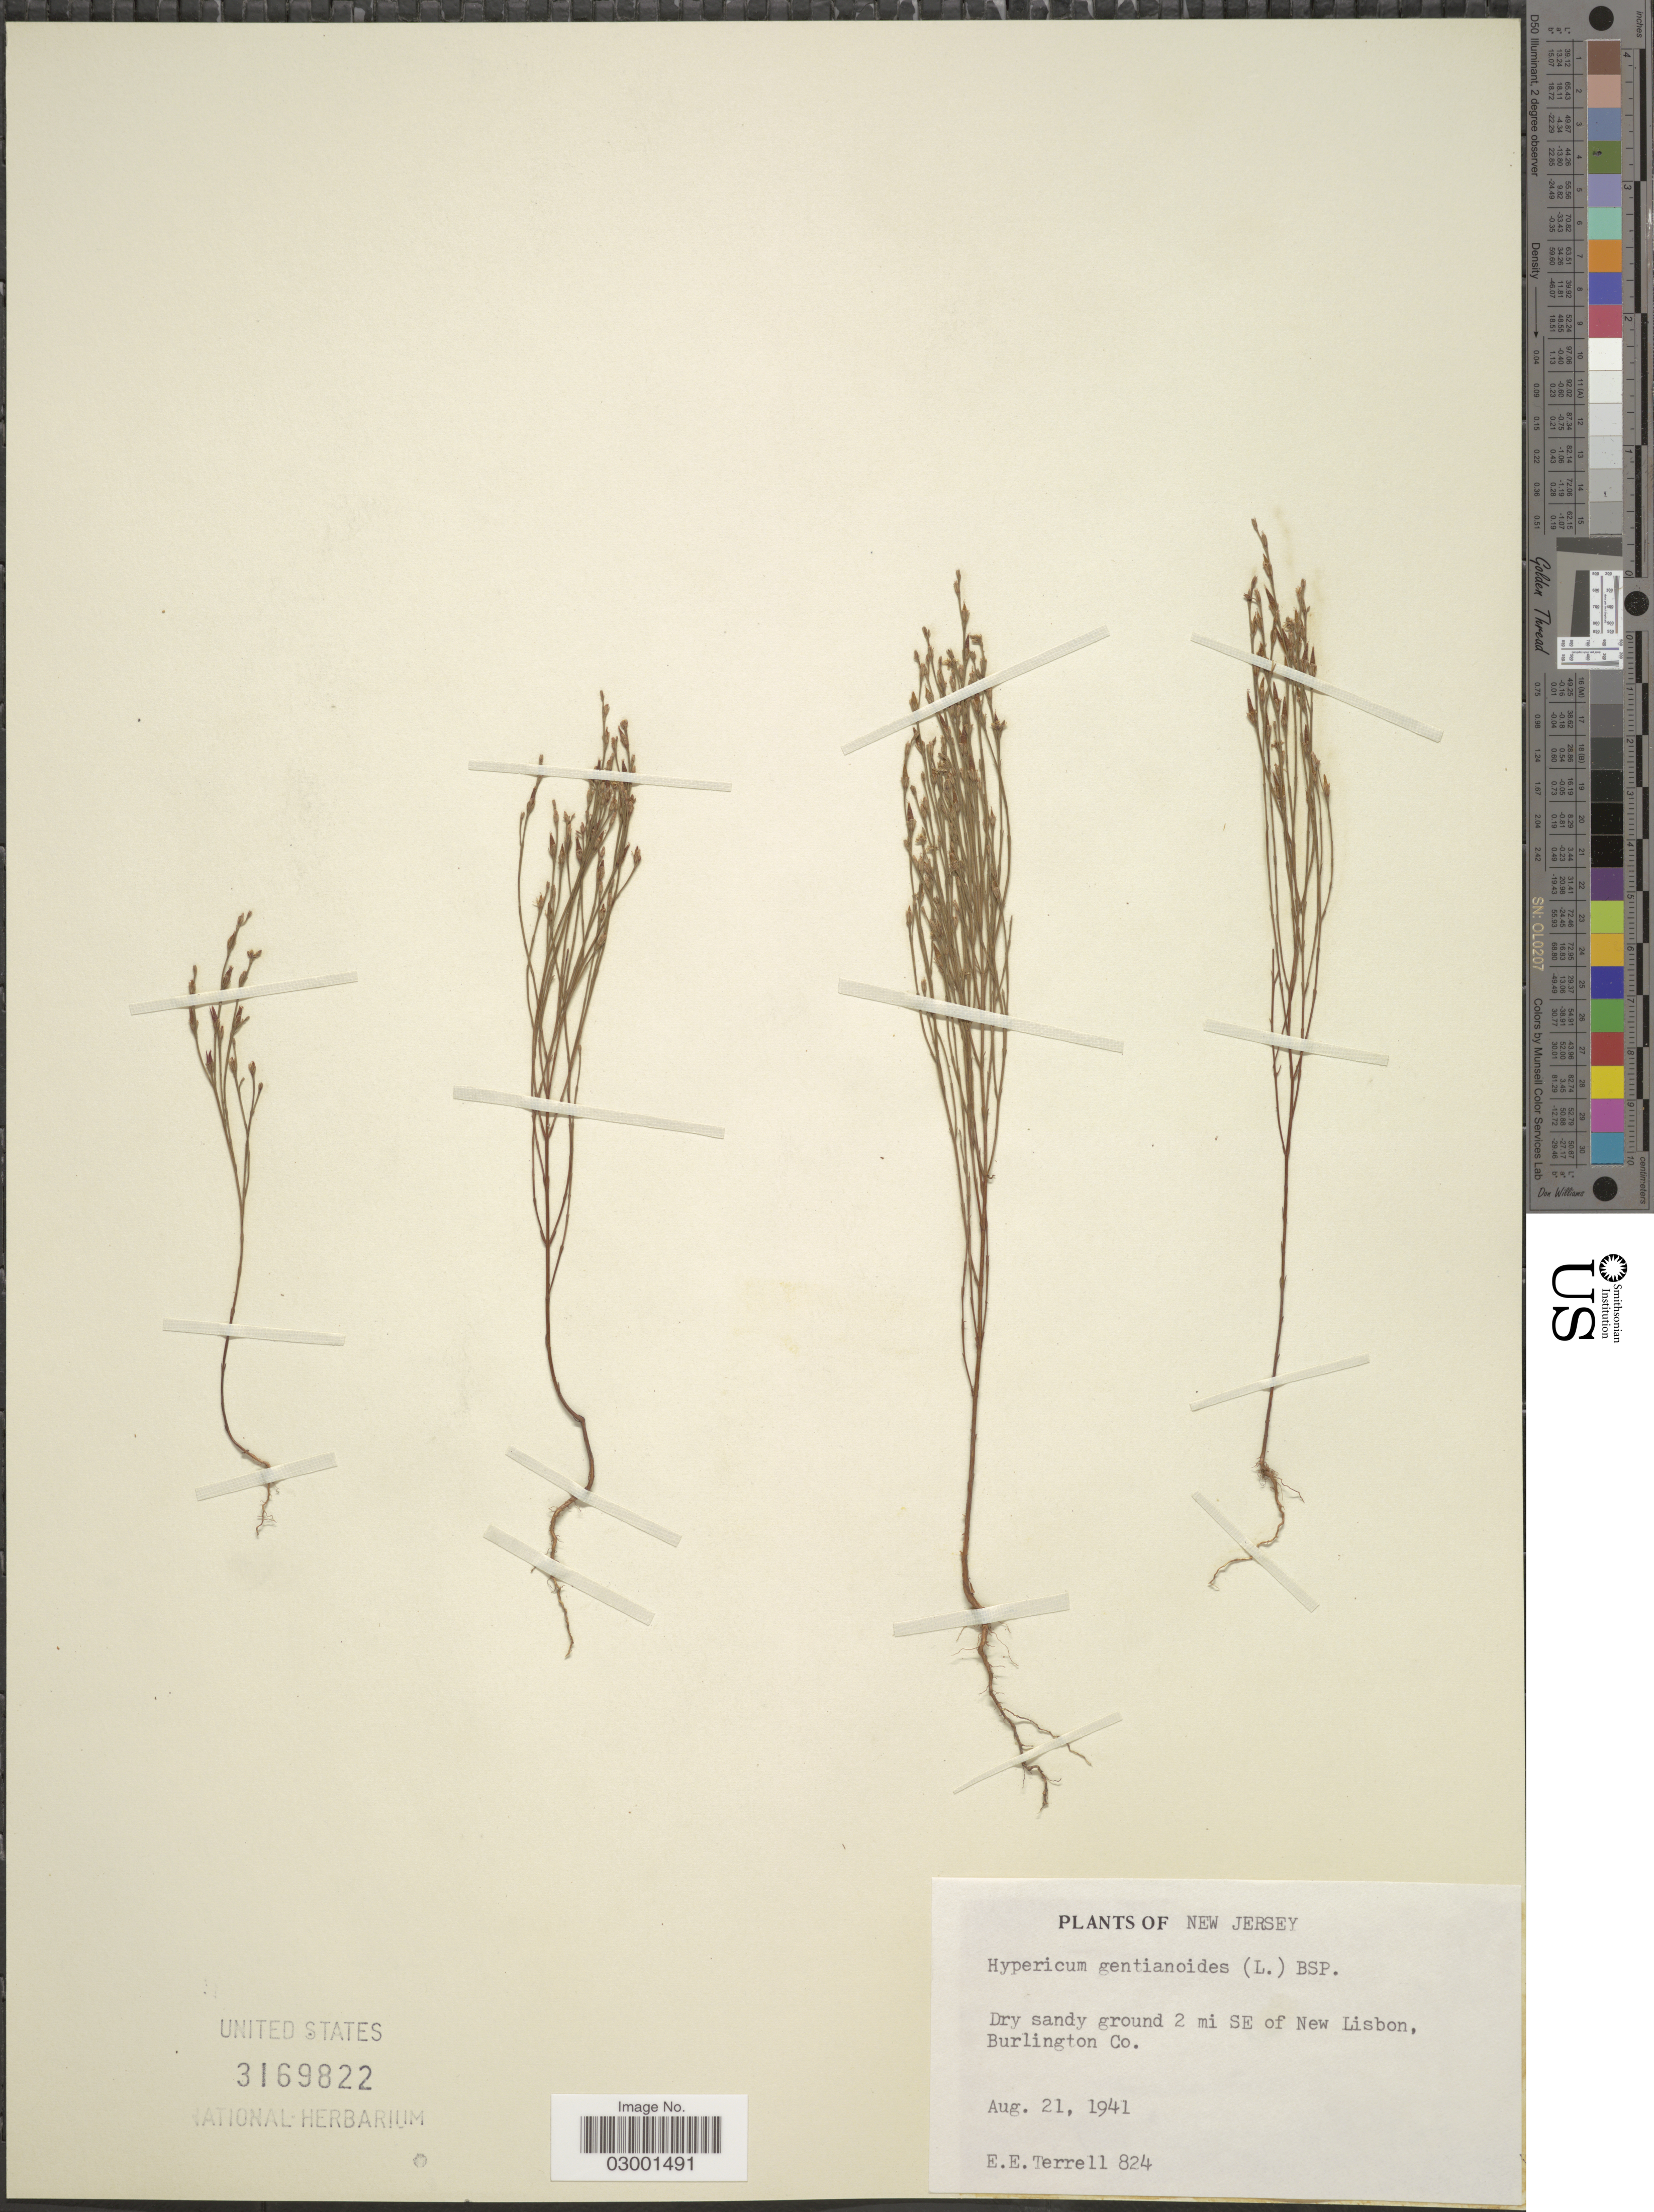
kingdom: Plantae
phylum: Tracheophyta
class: Magnoliopsida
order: Malpighiales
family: Hypericaceae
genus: Hypericum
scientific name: Hypericum gentianoides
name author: (L.) Britton, Stearns & Poggenb.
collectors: E. E. Terrell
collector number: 824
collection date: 1941-08-21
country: United States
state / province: New Jersey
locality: Dry sandy ground 2 mi SE of New Lisbon, Burlington Co.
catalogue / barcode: US 3169822